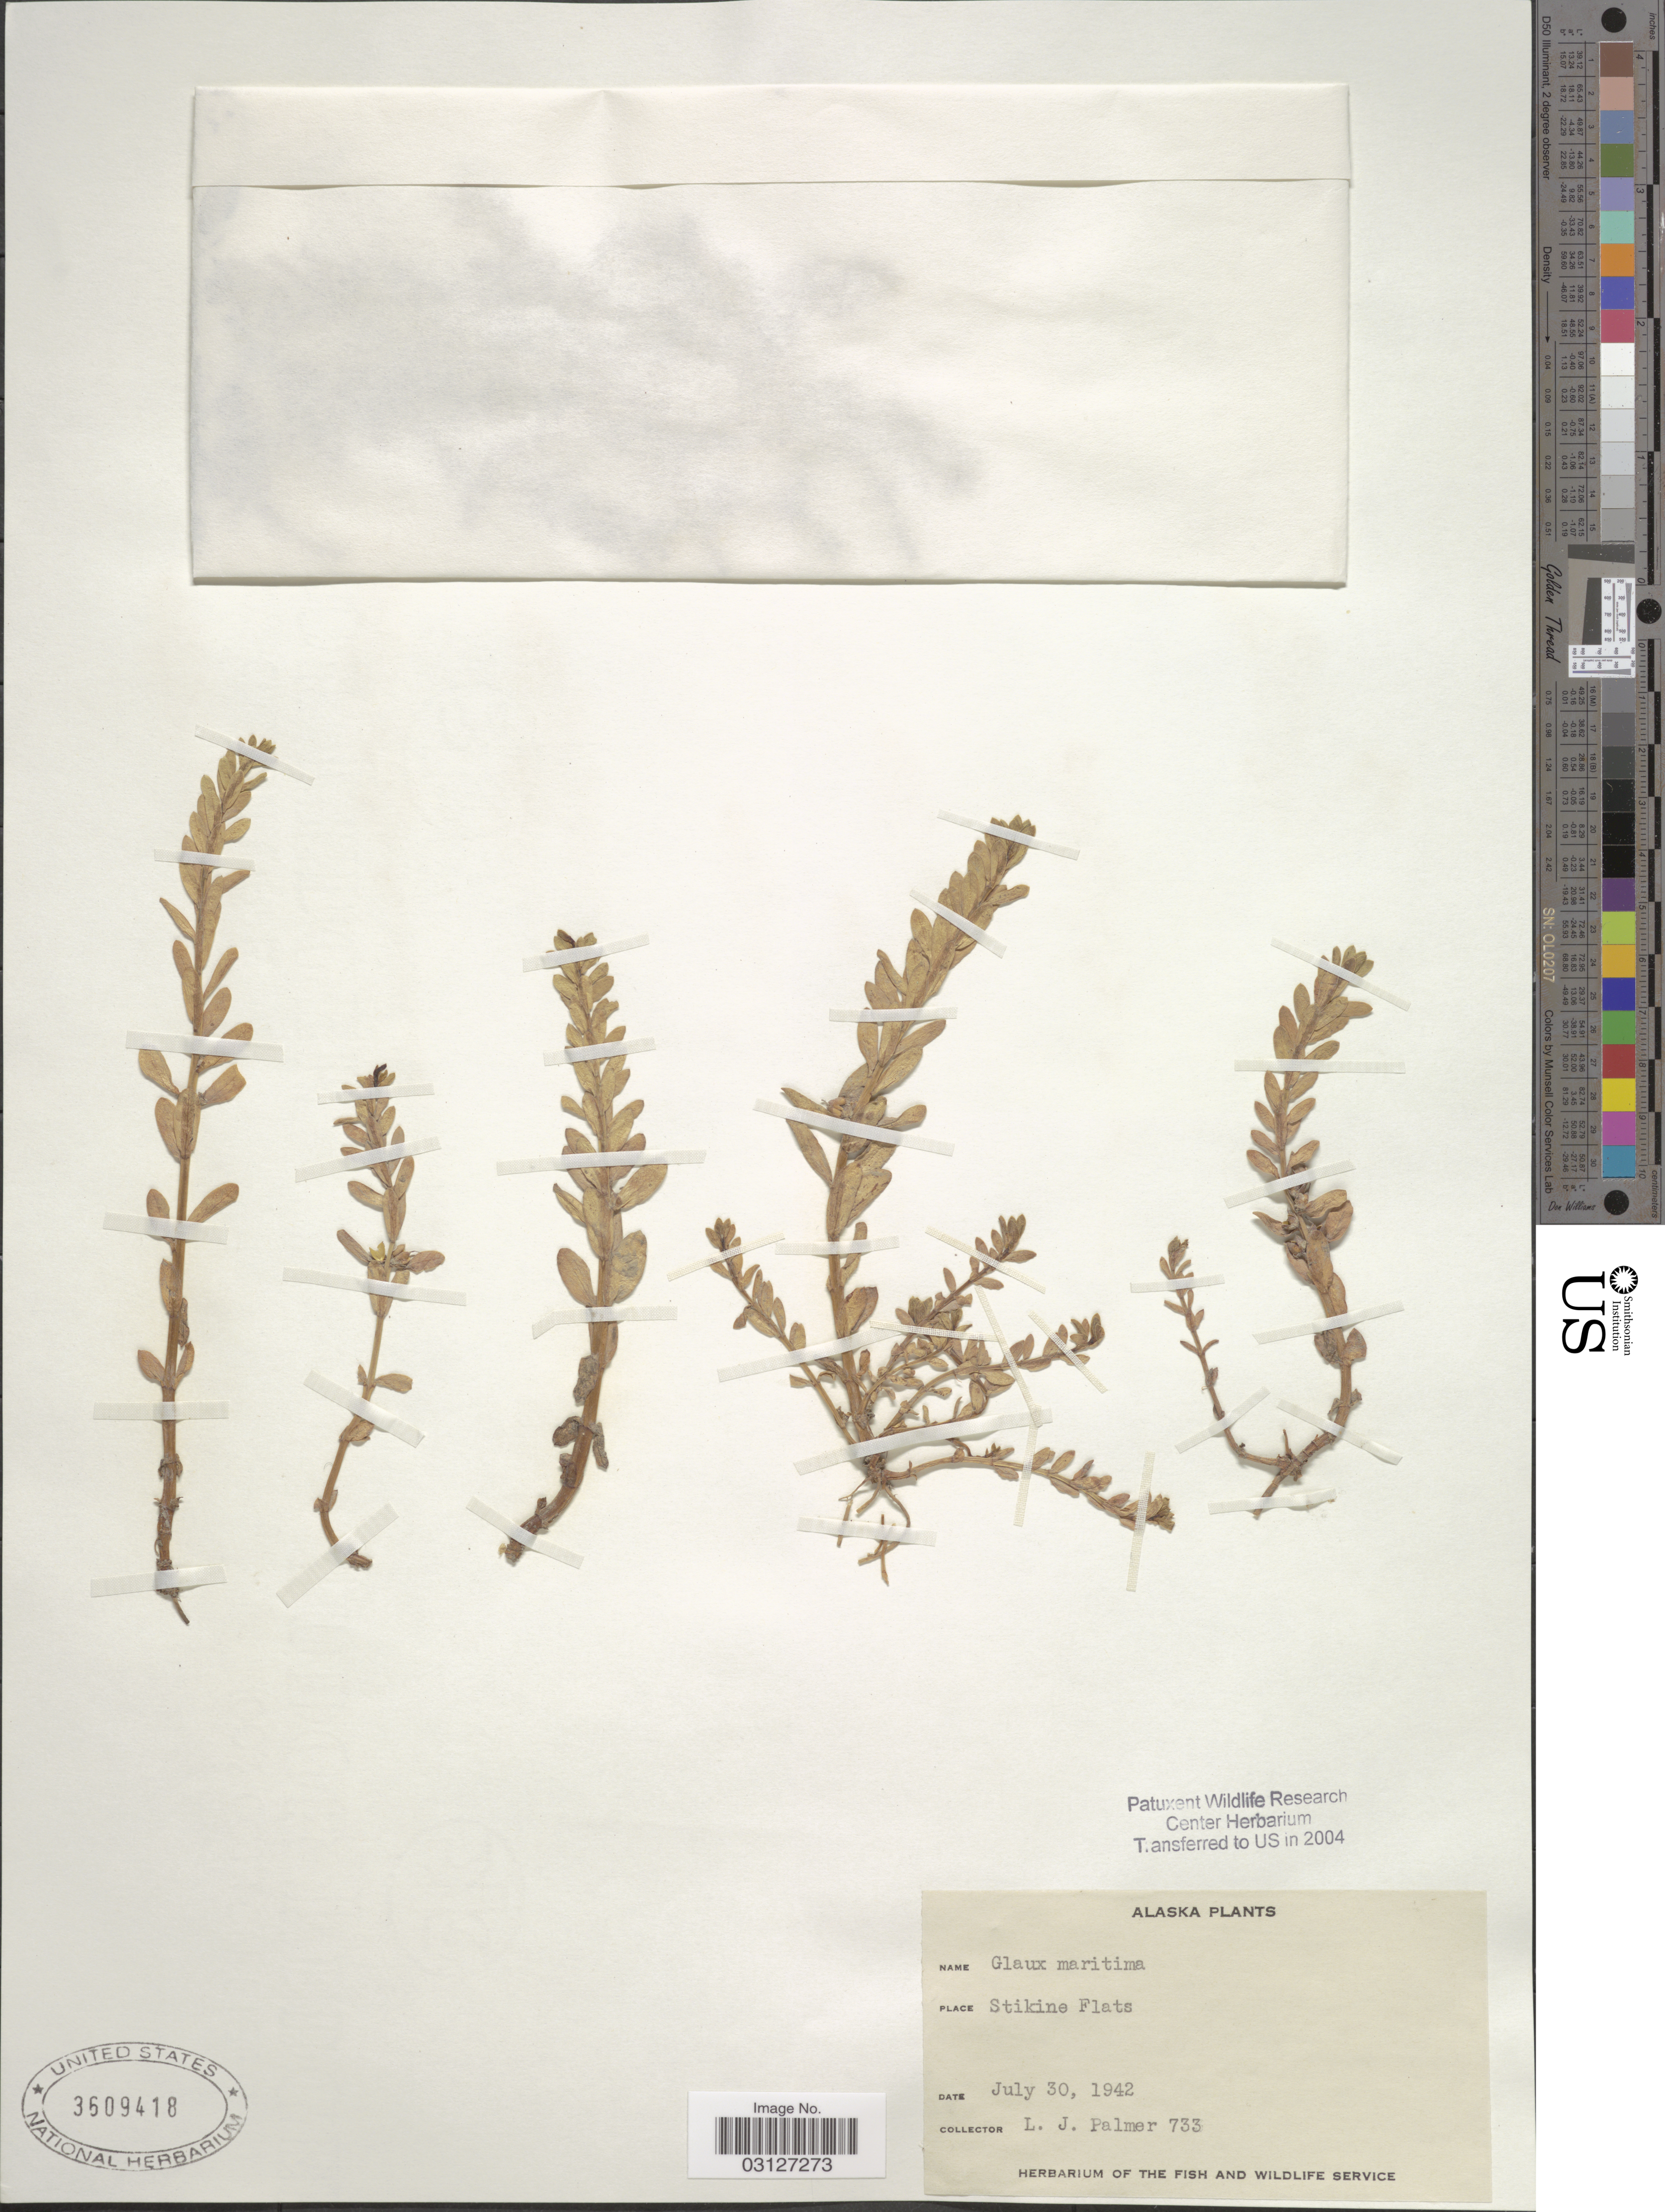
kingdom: Plantae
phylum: Tracheophyta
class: Magnoliopsida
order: Ericales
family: Primulaceae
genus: Glaux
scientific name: Glaux maritima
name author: L.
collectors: L. J. Palmer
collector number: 733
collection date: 1942-07-30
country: United States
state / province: Alaska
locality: Stikine Flats.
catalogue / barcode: US 3609418